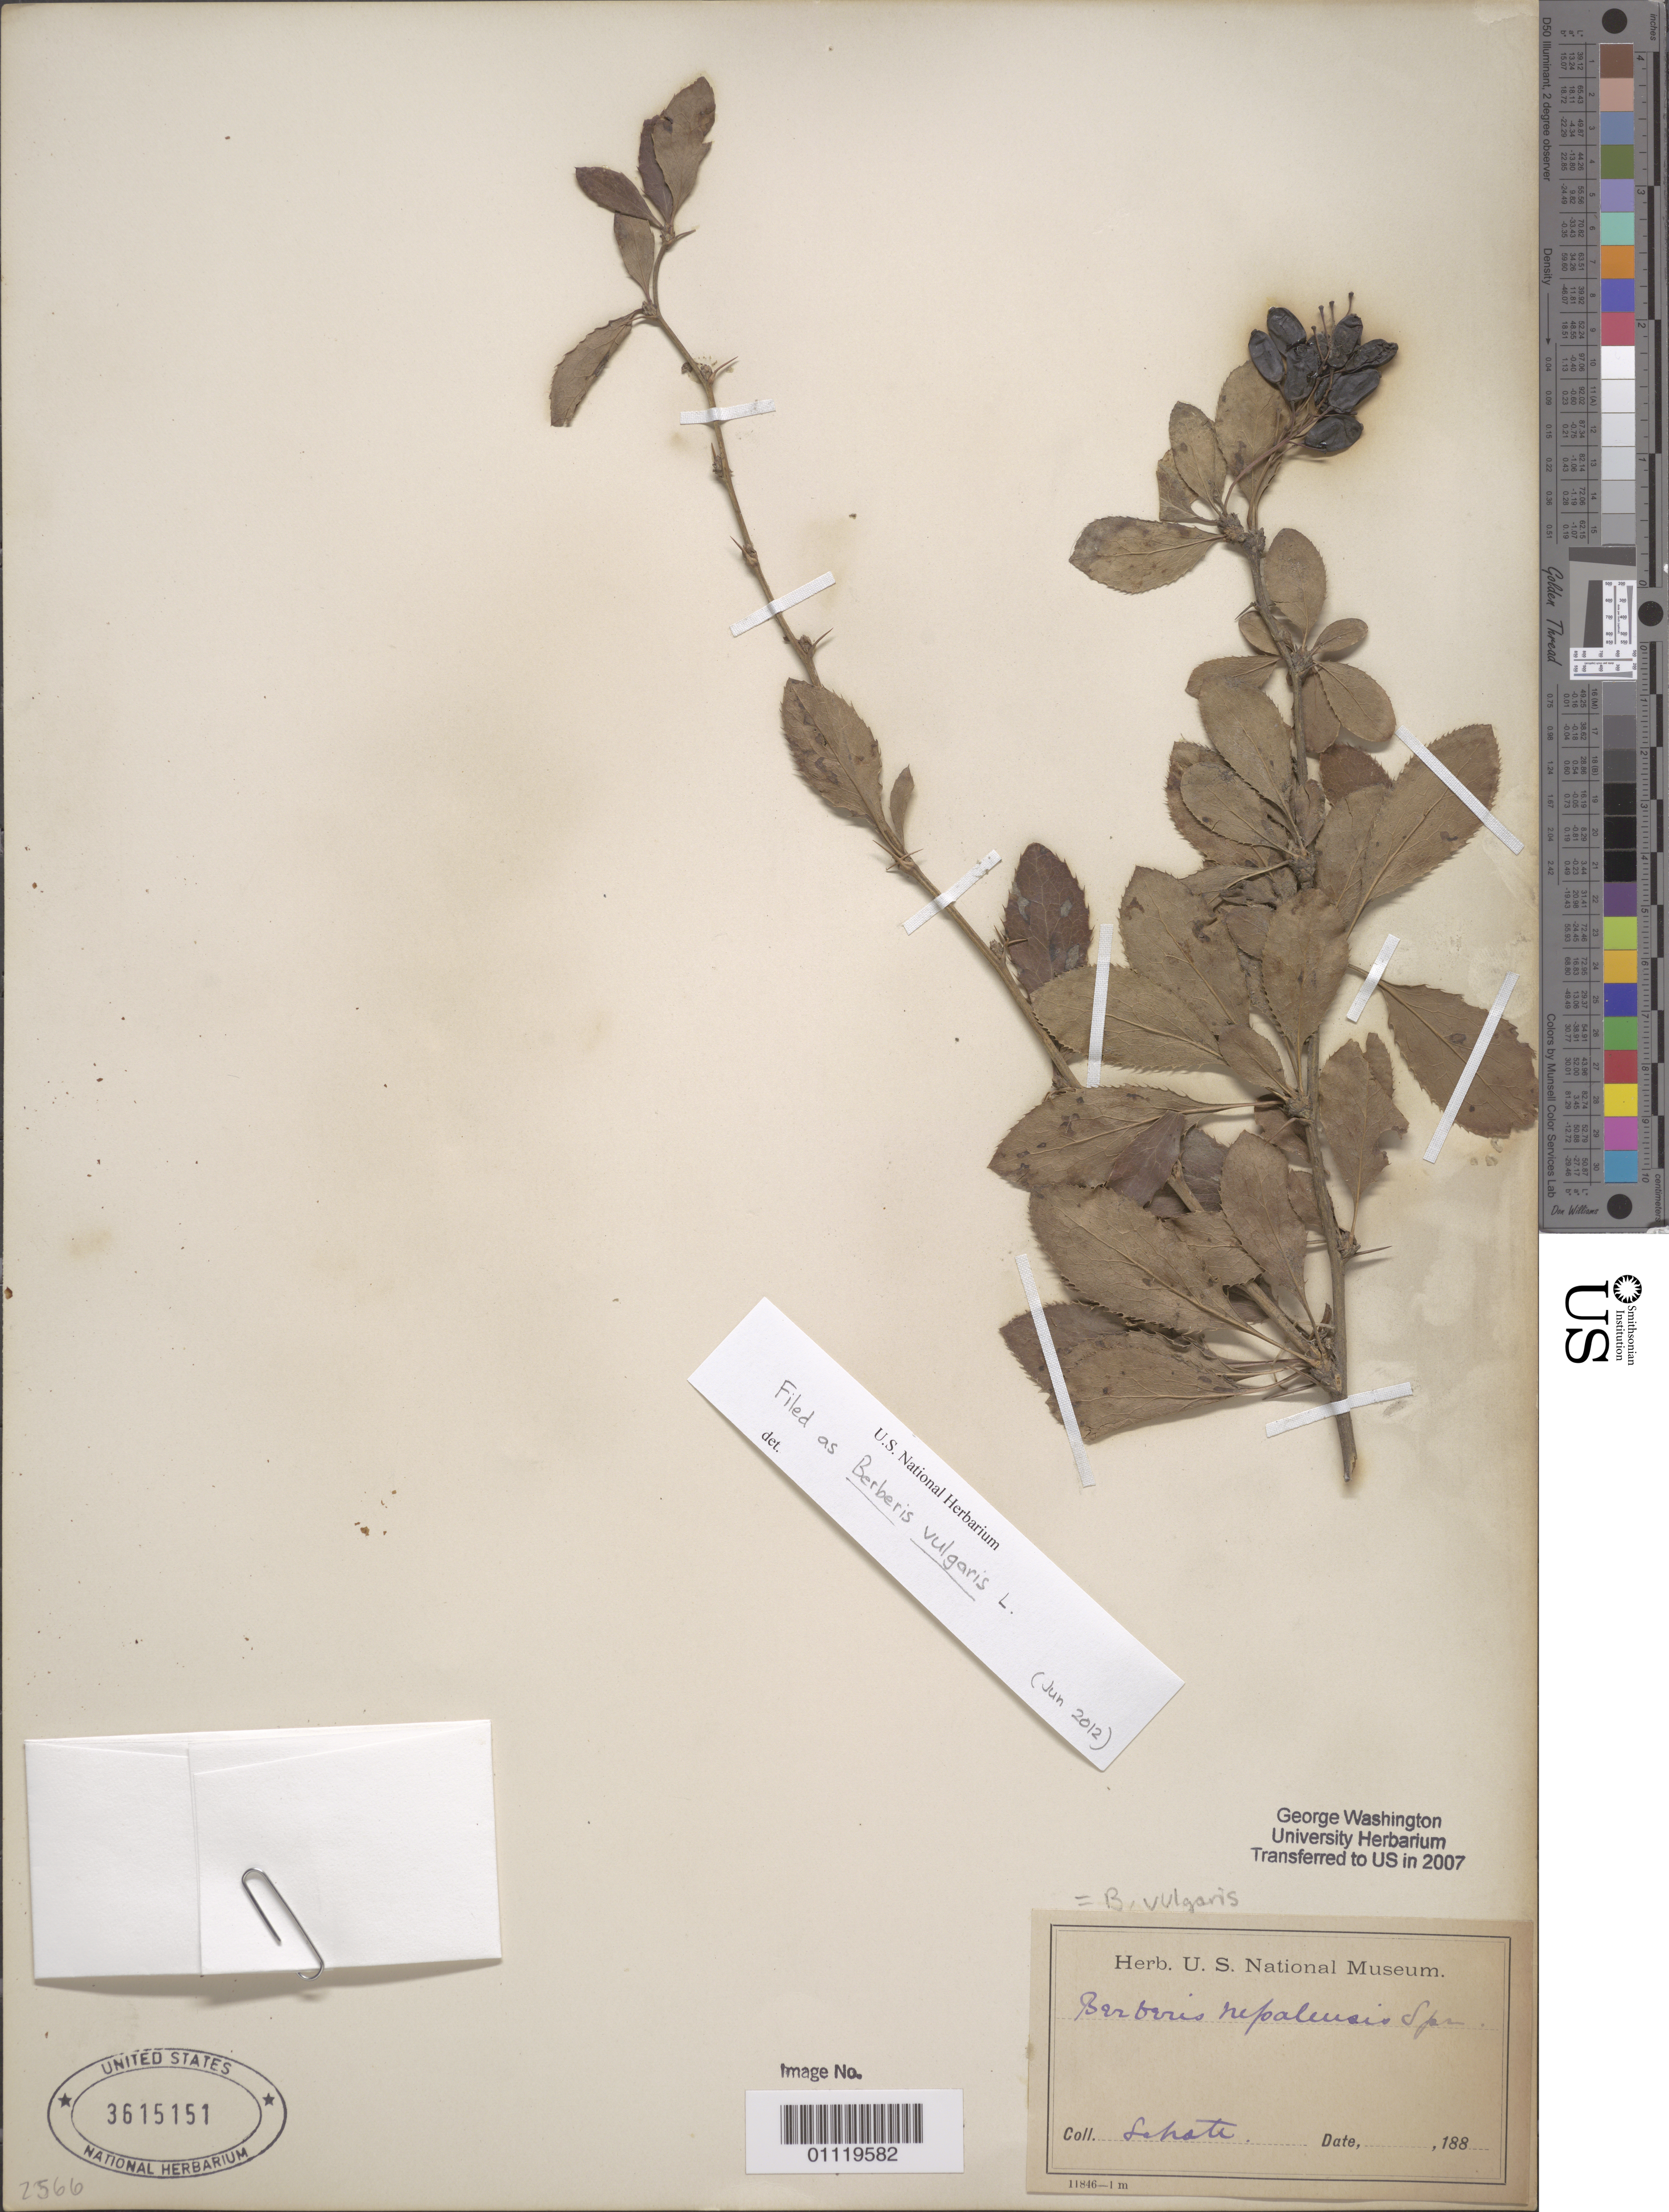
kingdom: Plantae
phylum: Tracheophyta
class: Magnoliopsida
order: Ranunculales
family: Berberidaceae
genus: Berberis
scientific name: Berberis vulgaris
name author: L.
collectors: Schott, --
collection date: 2012-06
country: United States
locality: Washington DC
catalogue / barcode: US 3615151